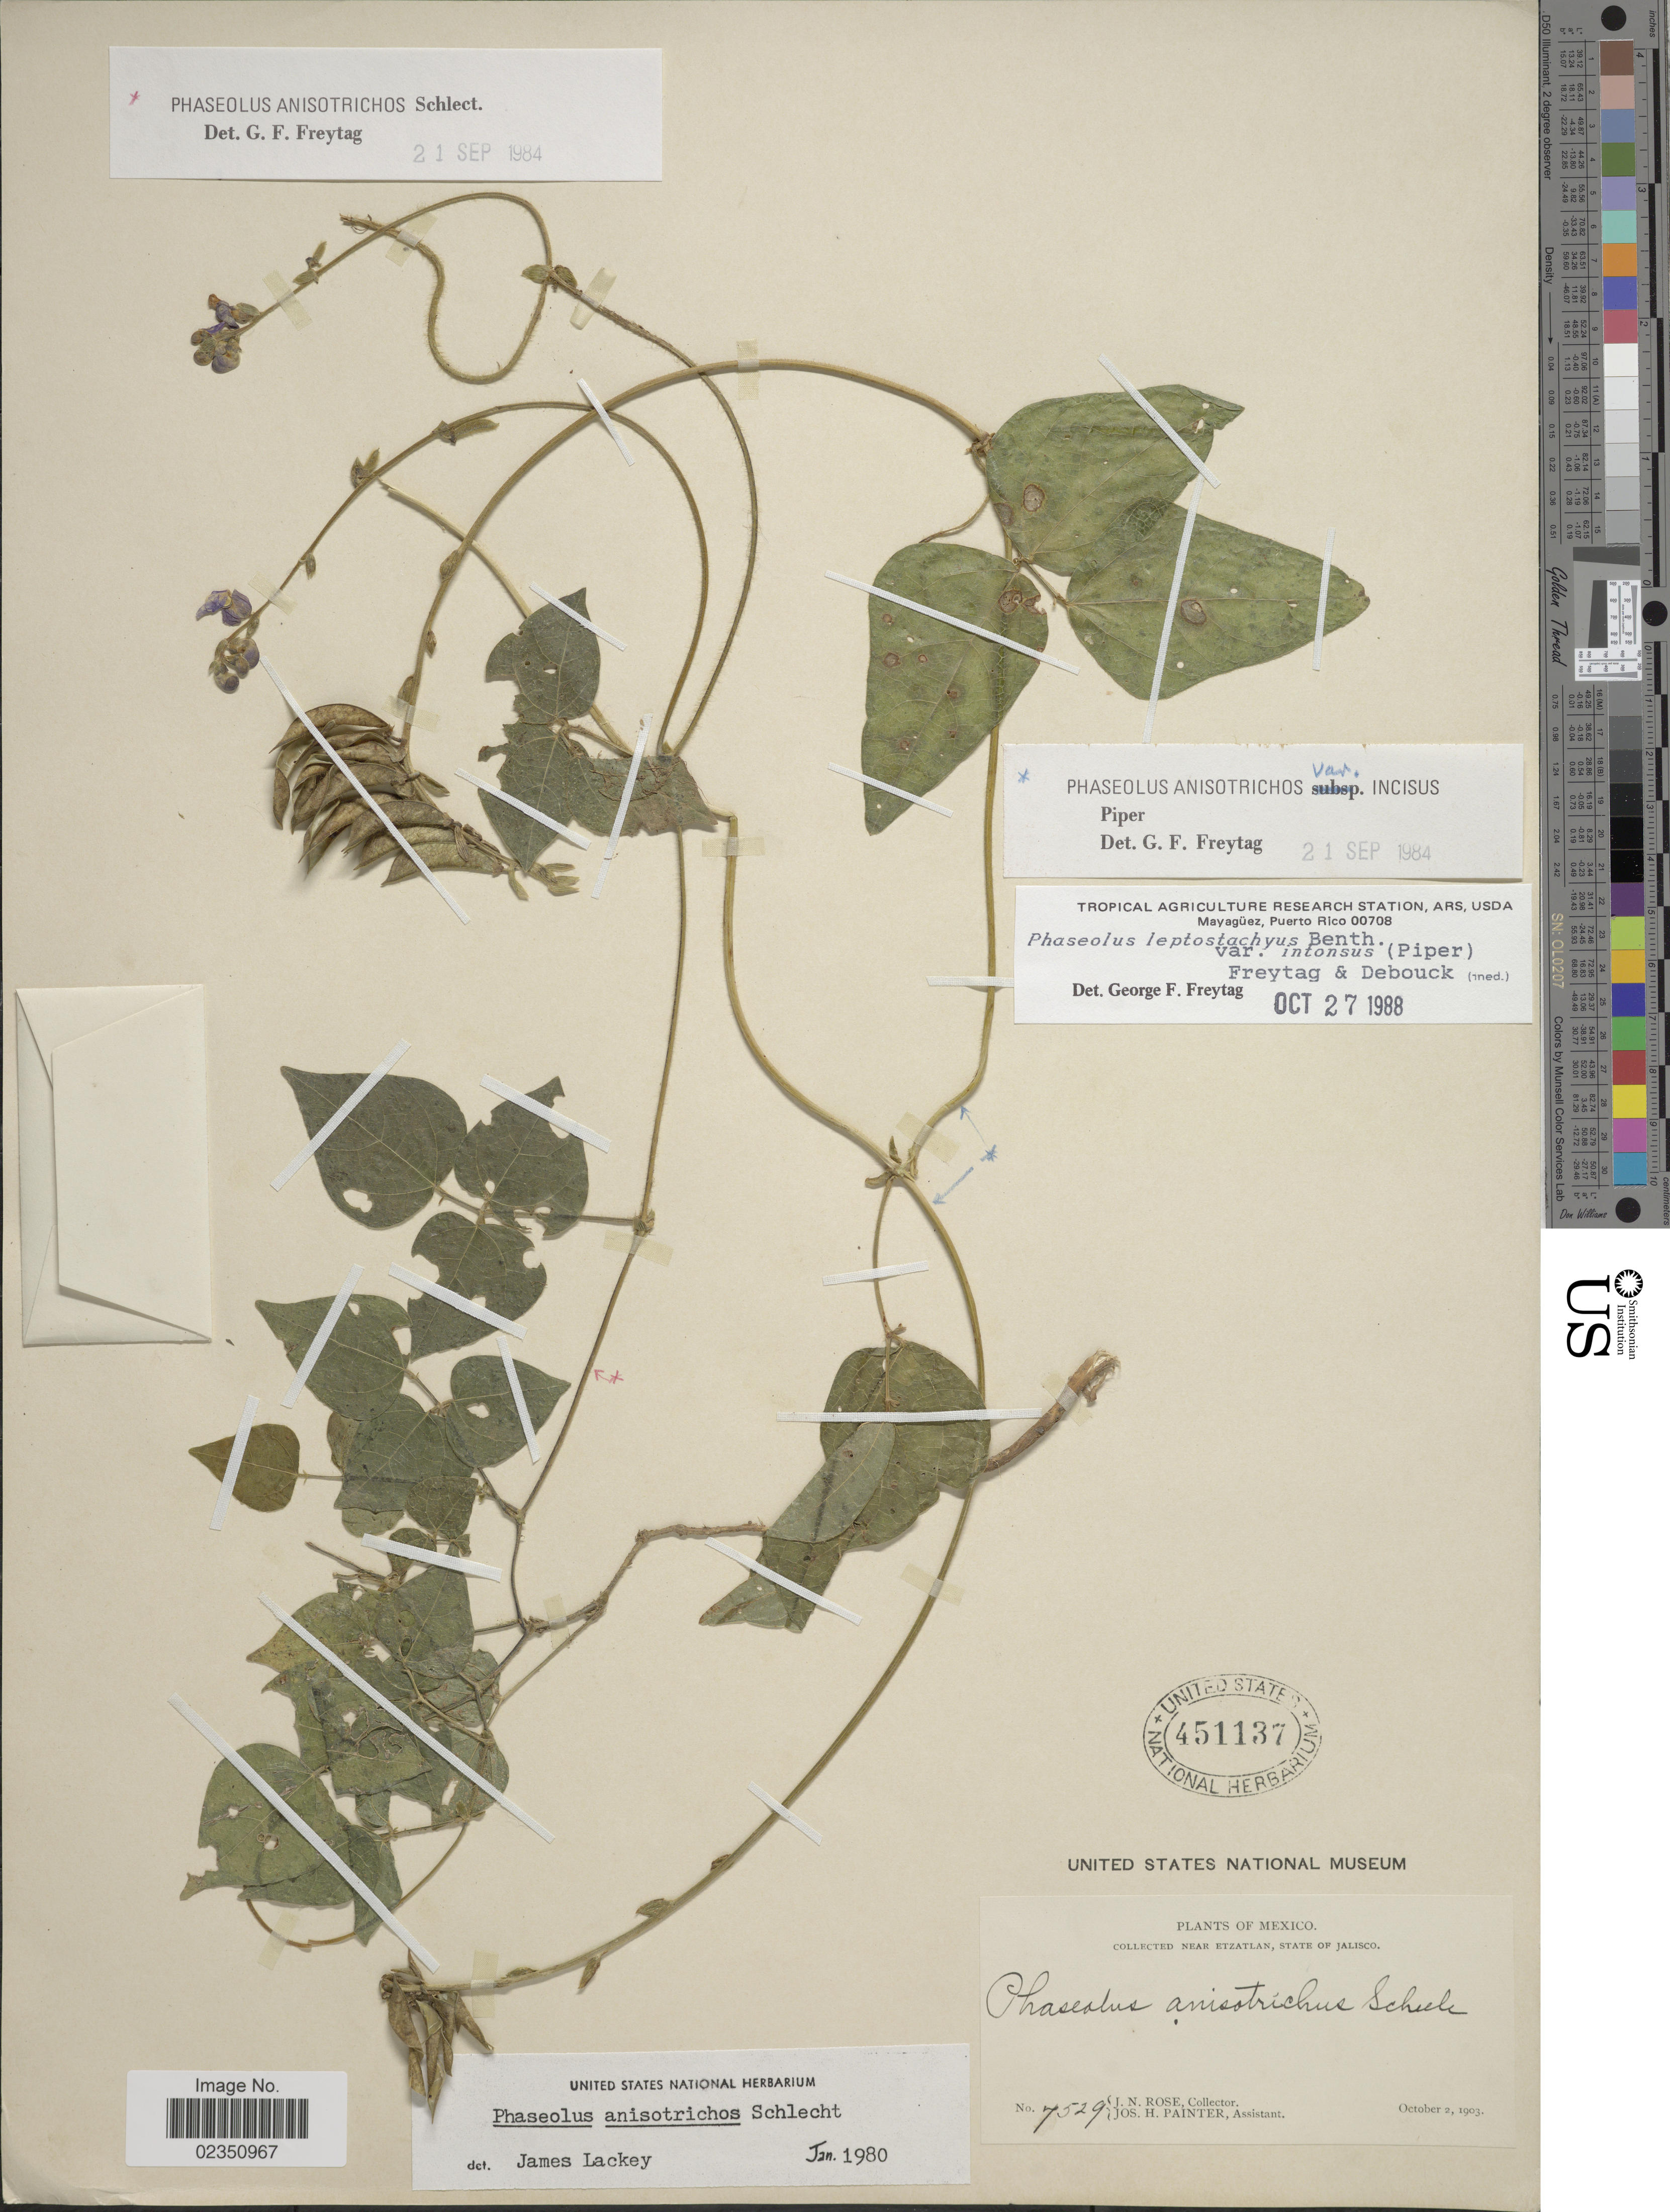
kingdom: Plantae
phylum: Tracheophyta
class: Magnoliopsida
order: Fabales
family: Fabaceae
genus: Phaseolus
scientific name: Phaseolus leptostachyus var. intonsus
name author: (Piper) Freytag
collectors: J. N. Rose & J. H. Painter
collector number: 7529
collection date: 1903-10-02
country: Mexico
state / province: Jalisco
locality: Near Etzatlan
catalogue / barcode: US 451137